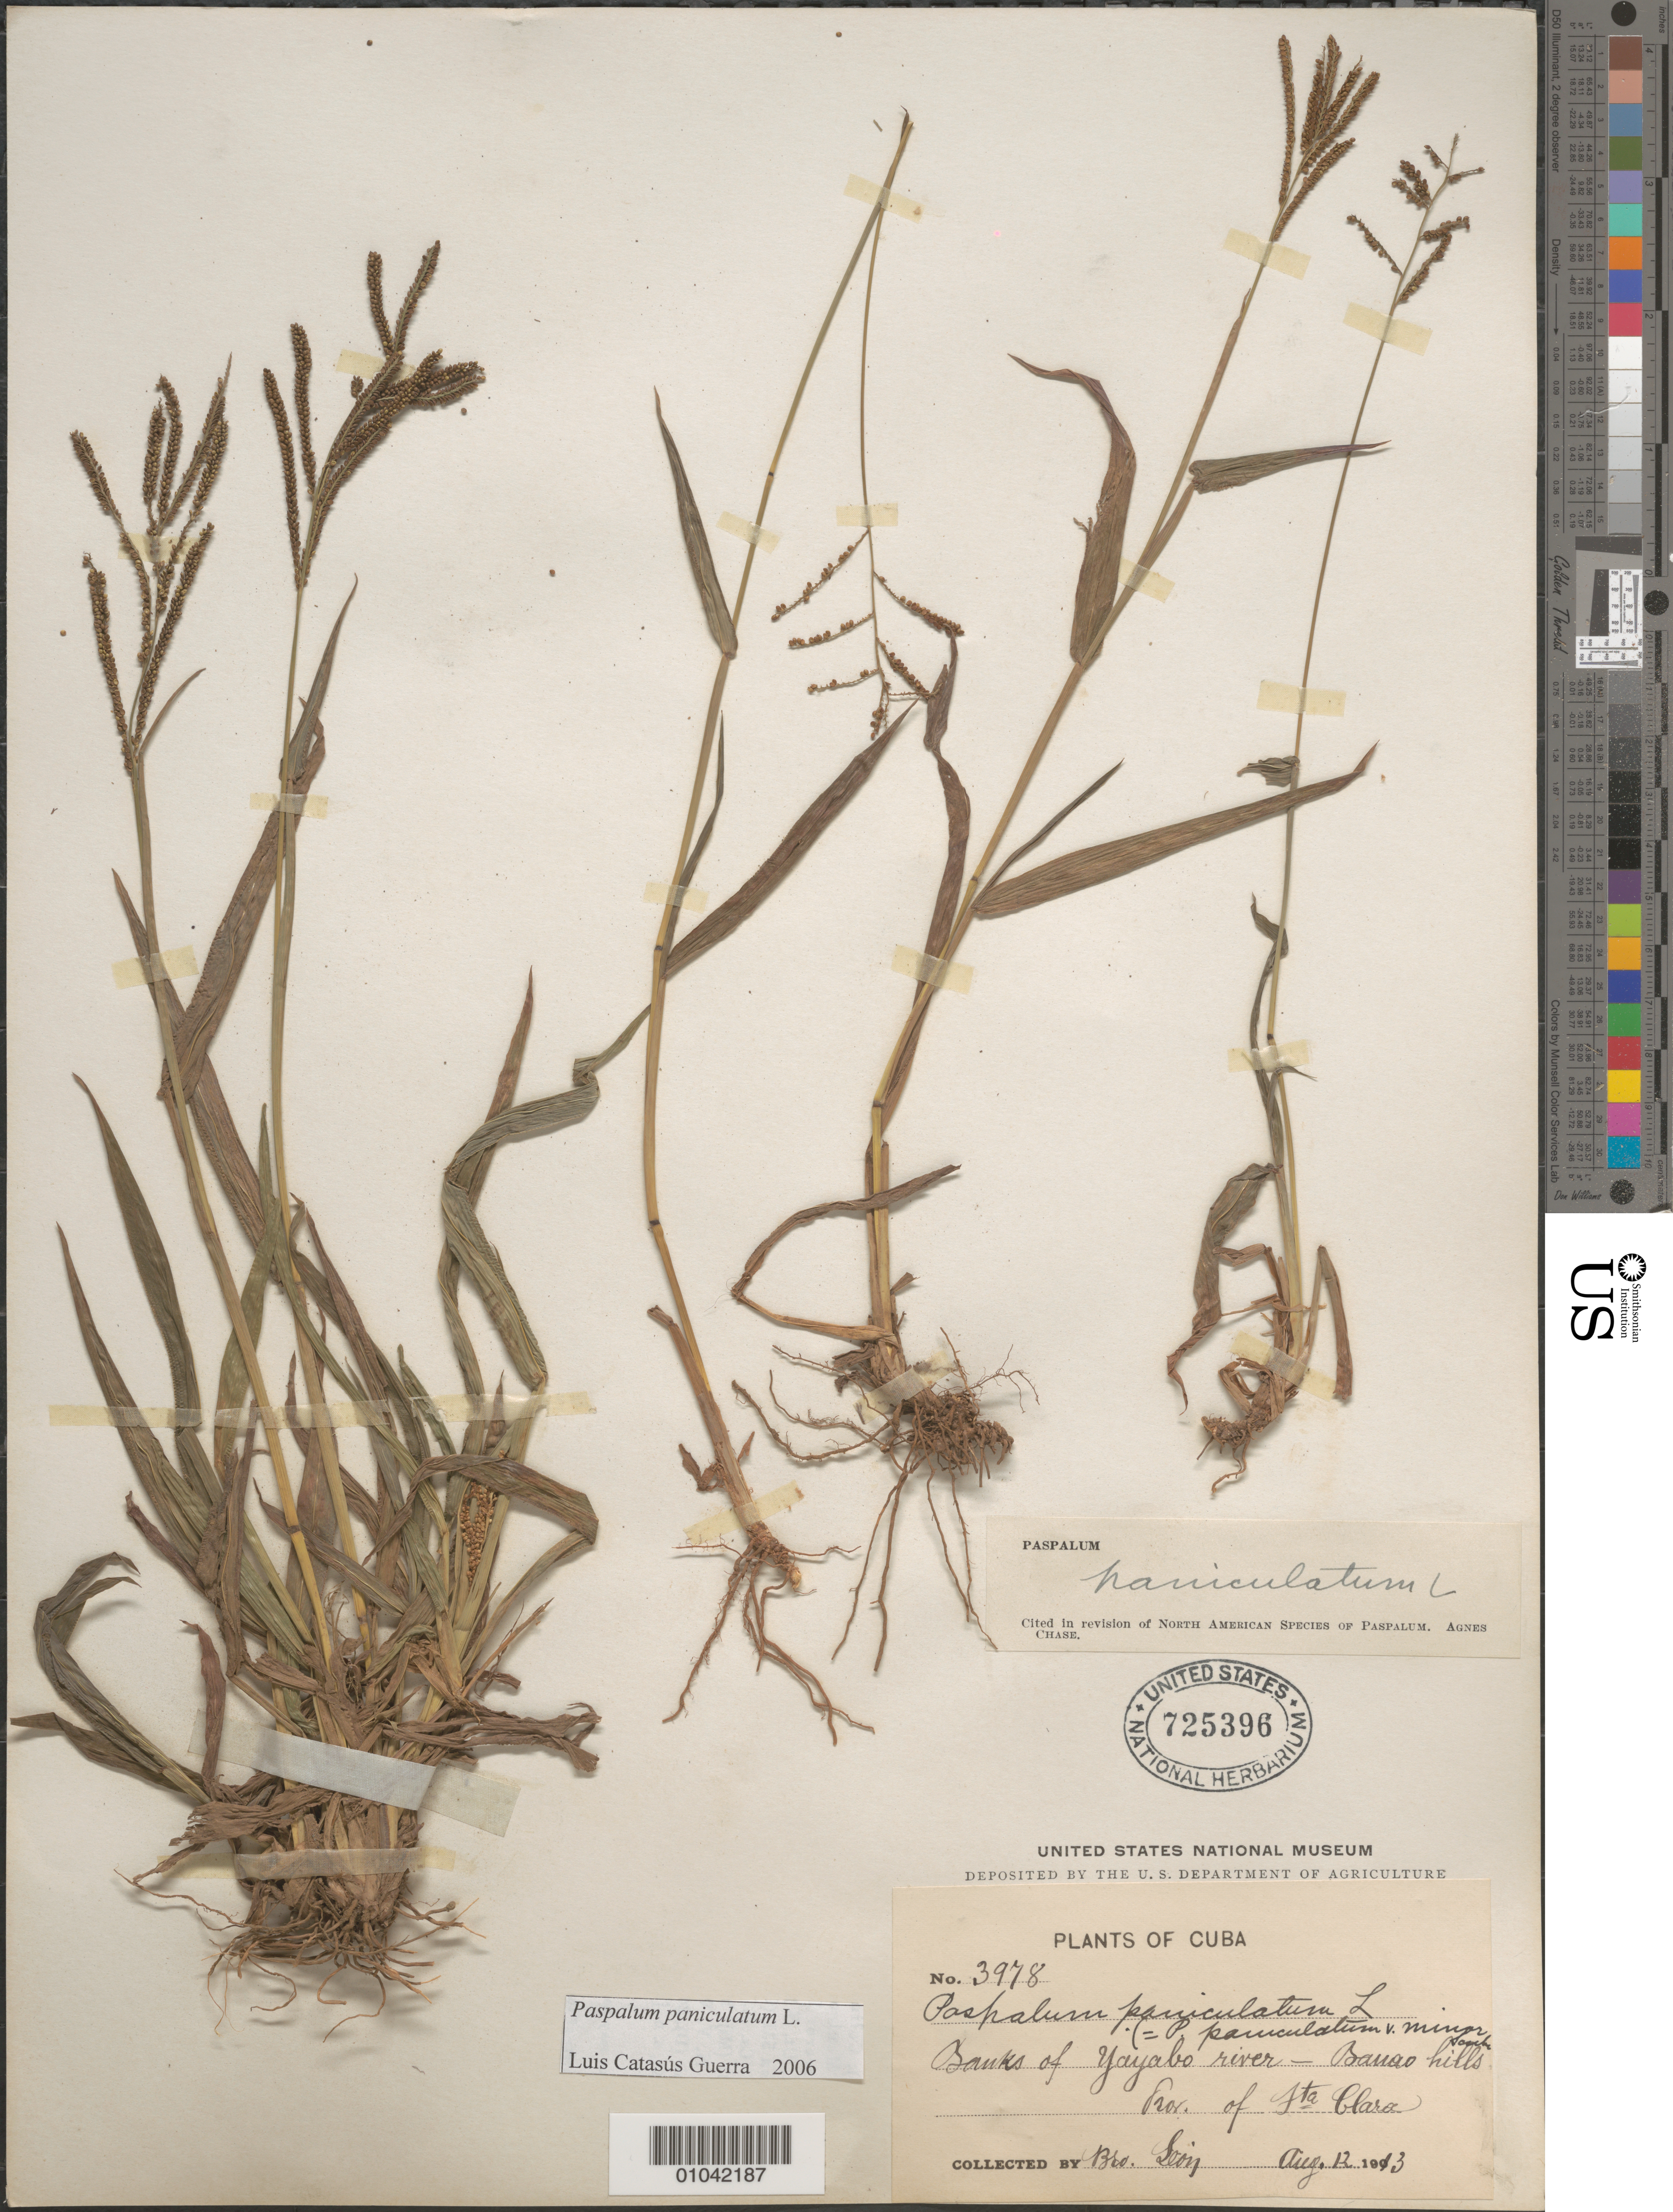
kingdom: Plantae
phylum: Tracheophyta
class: Liliopsida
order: Poales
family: Poaceae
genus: Paspalum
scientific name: Paspalum paniculatum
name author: L.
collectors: Bro. León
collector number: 3978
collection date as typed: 12 Aug 1913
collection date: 1913-08-12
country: Cuba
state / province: Villa Clara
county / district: Santa Clara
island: Cuba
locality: Banks of Yayabo River, Banao Hills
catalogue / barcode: US 725396